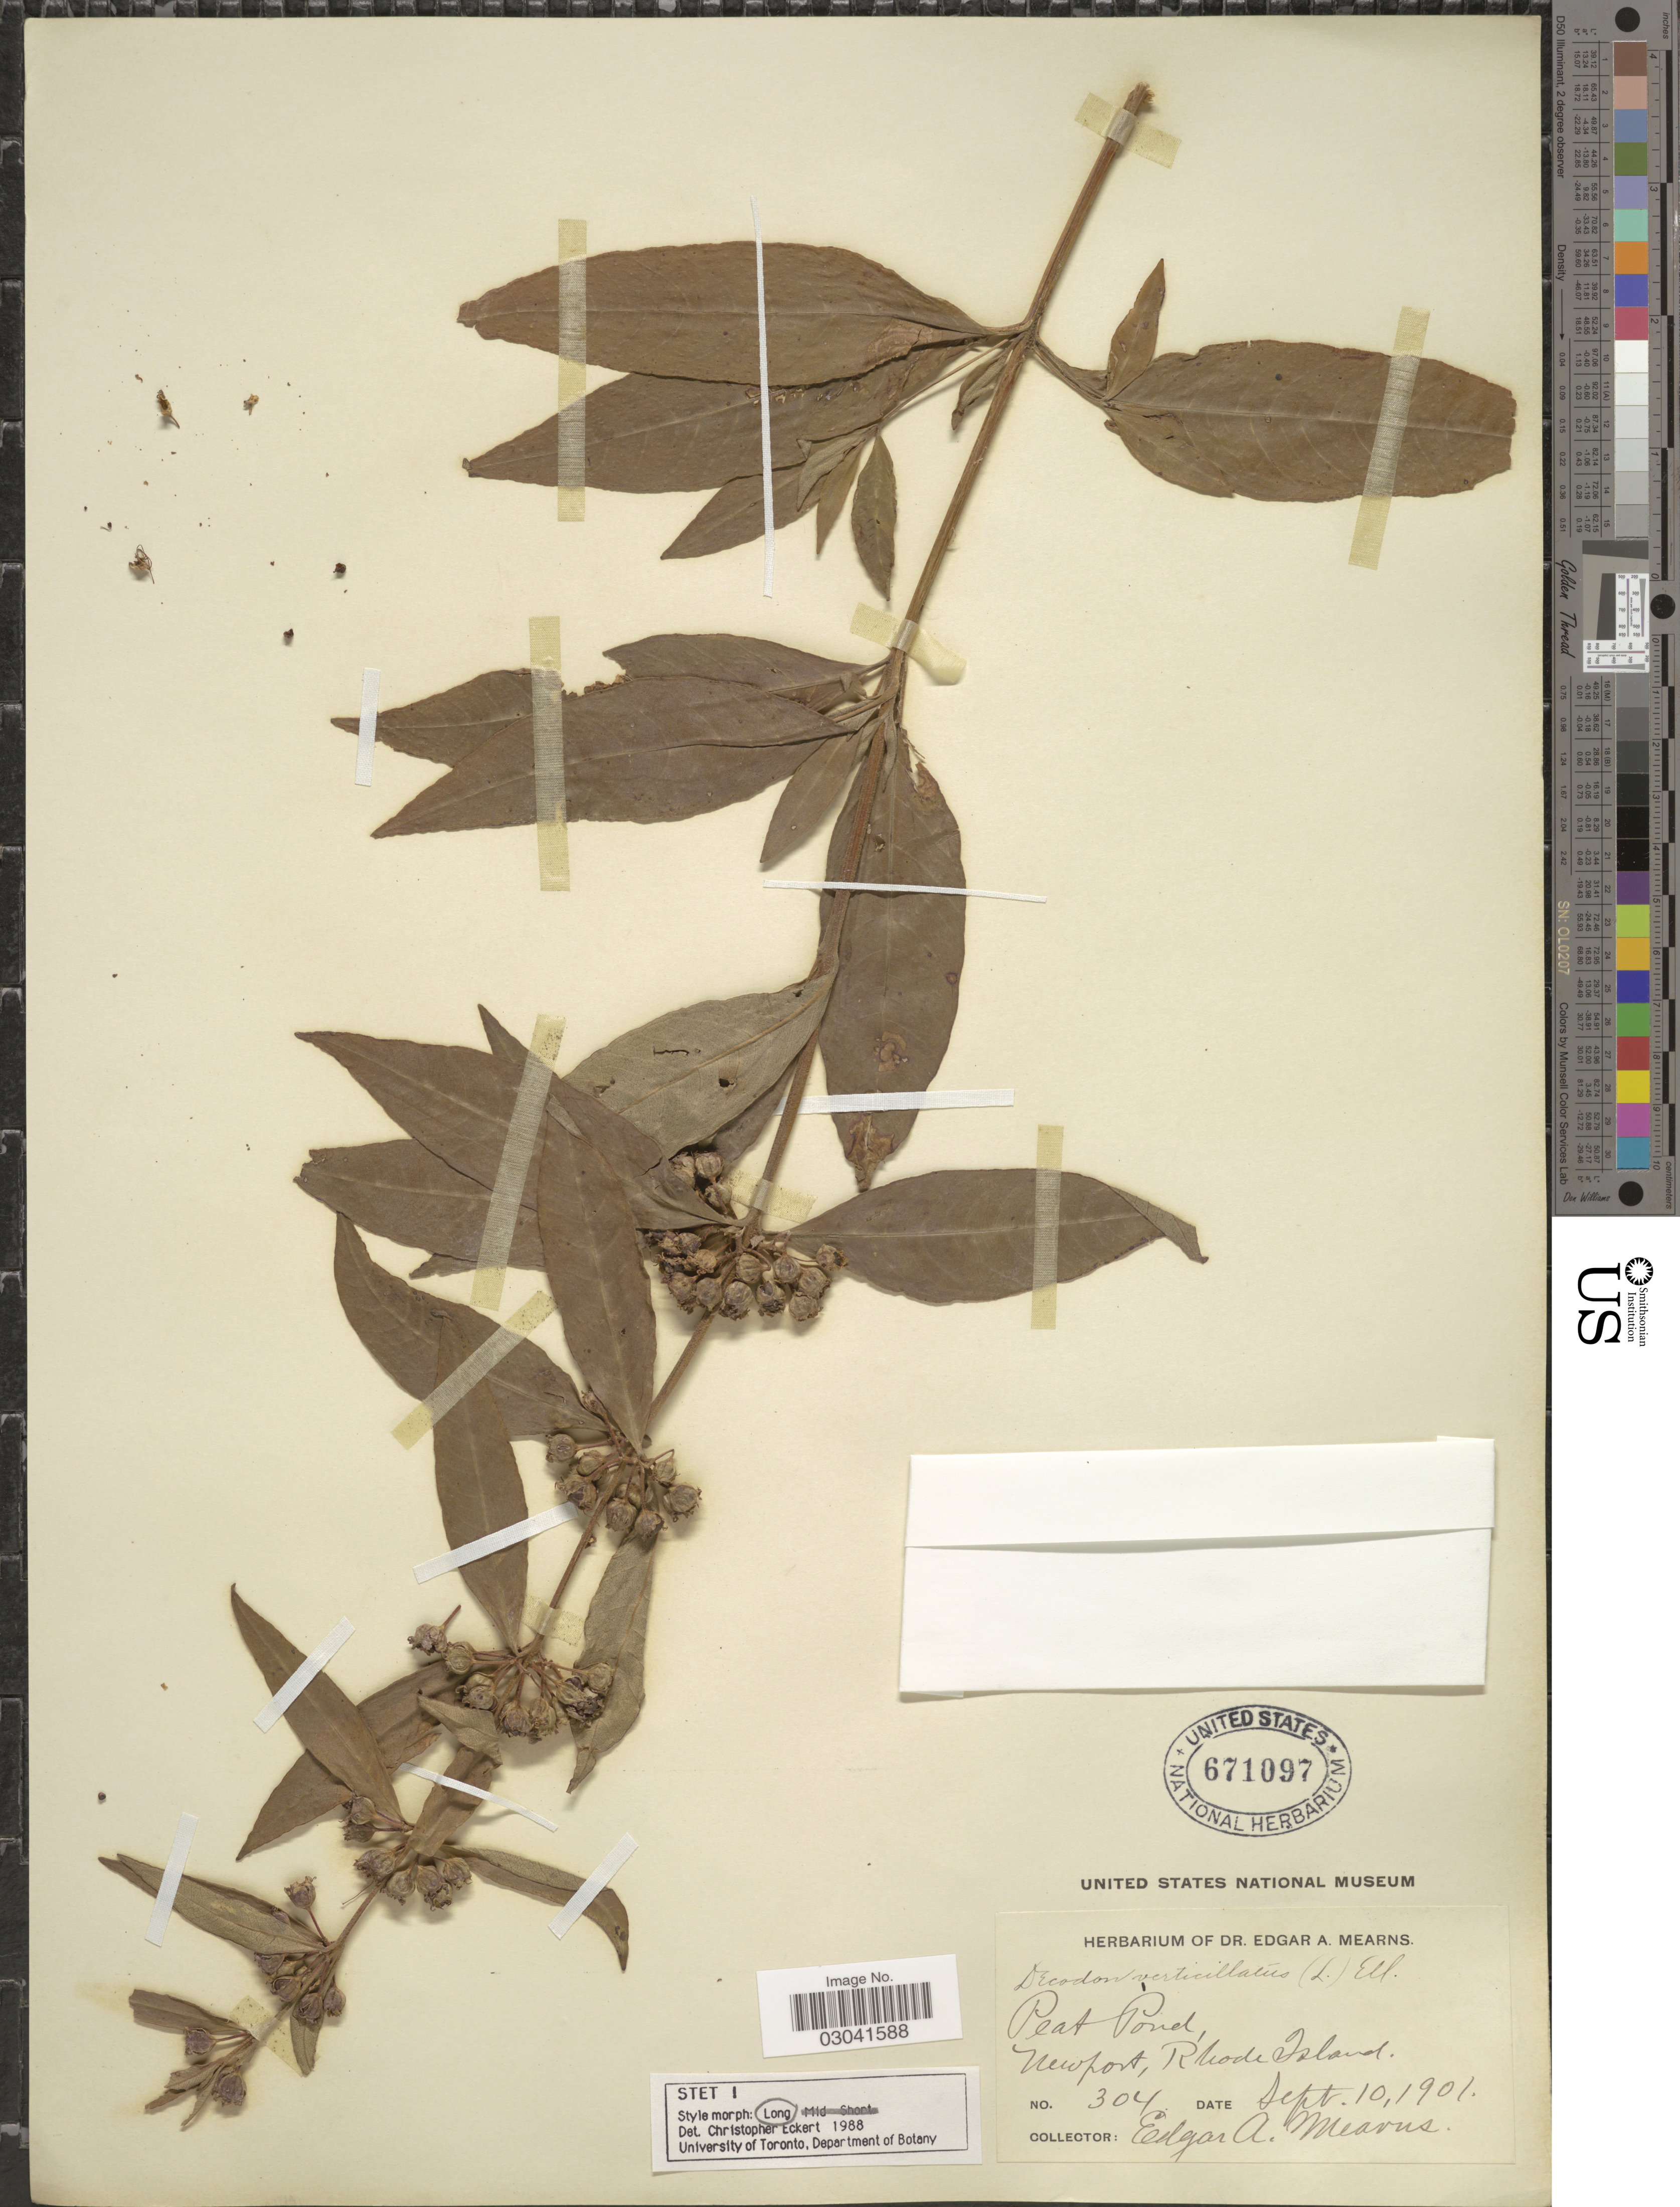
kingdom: Plantae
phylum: Tracheophyta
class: Magnoliopsida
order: Myrtales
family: Lythraceae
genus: Decodon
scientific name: Decodon verticillatus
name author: (L.) Elliott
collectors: E. A. Mearns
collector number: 304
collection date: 1901-09-10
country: United States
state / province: Rhode Island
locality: Peat Pond, Newport.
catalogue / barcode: US 671097